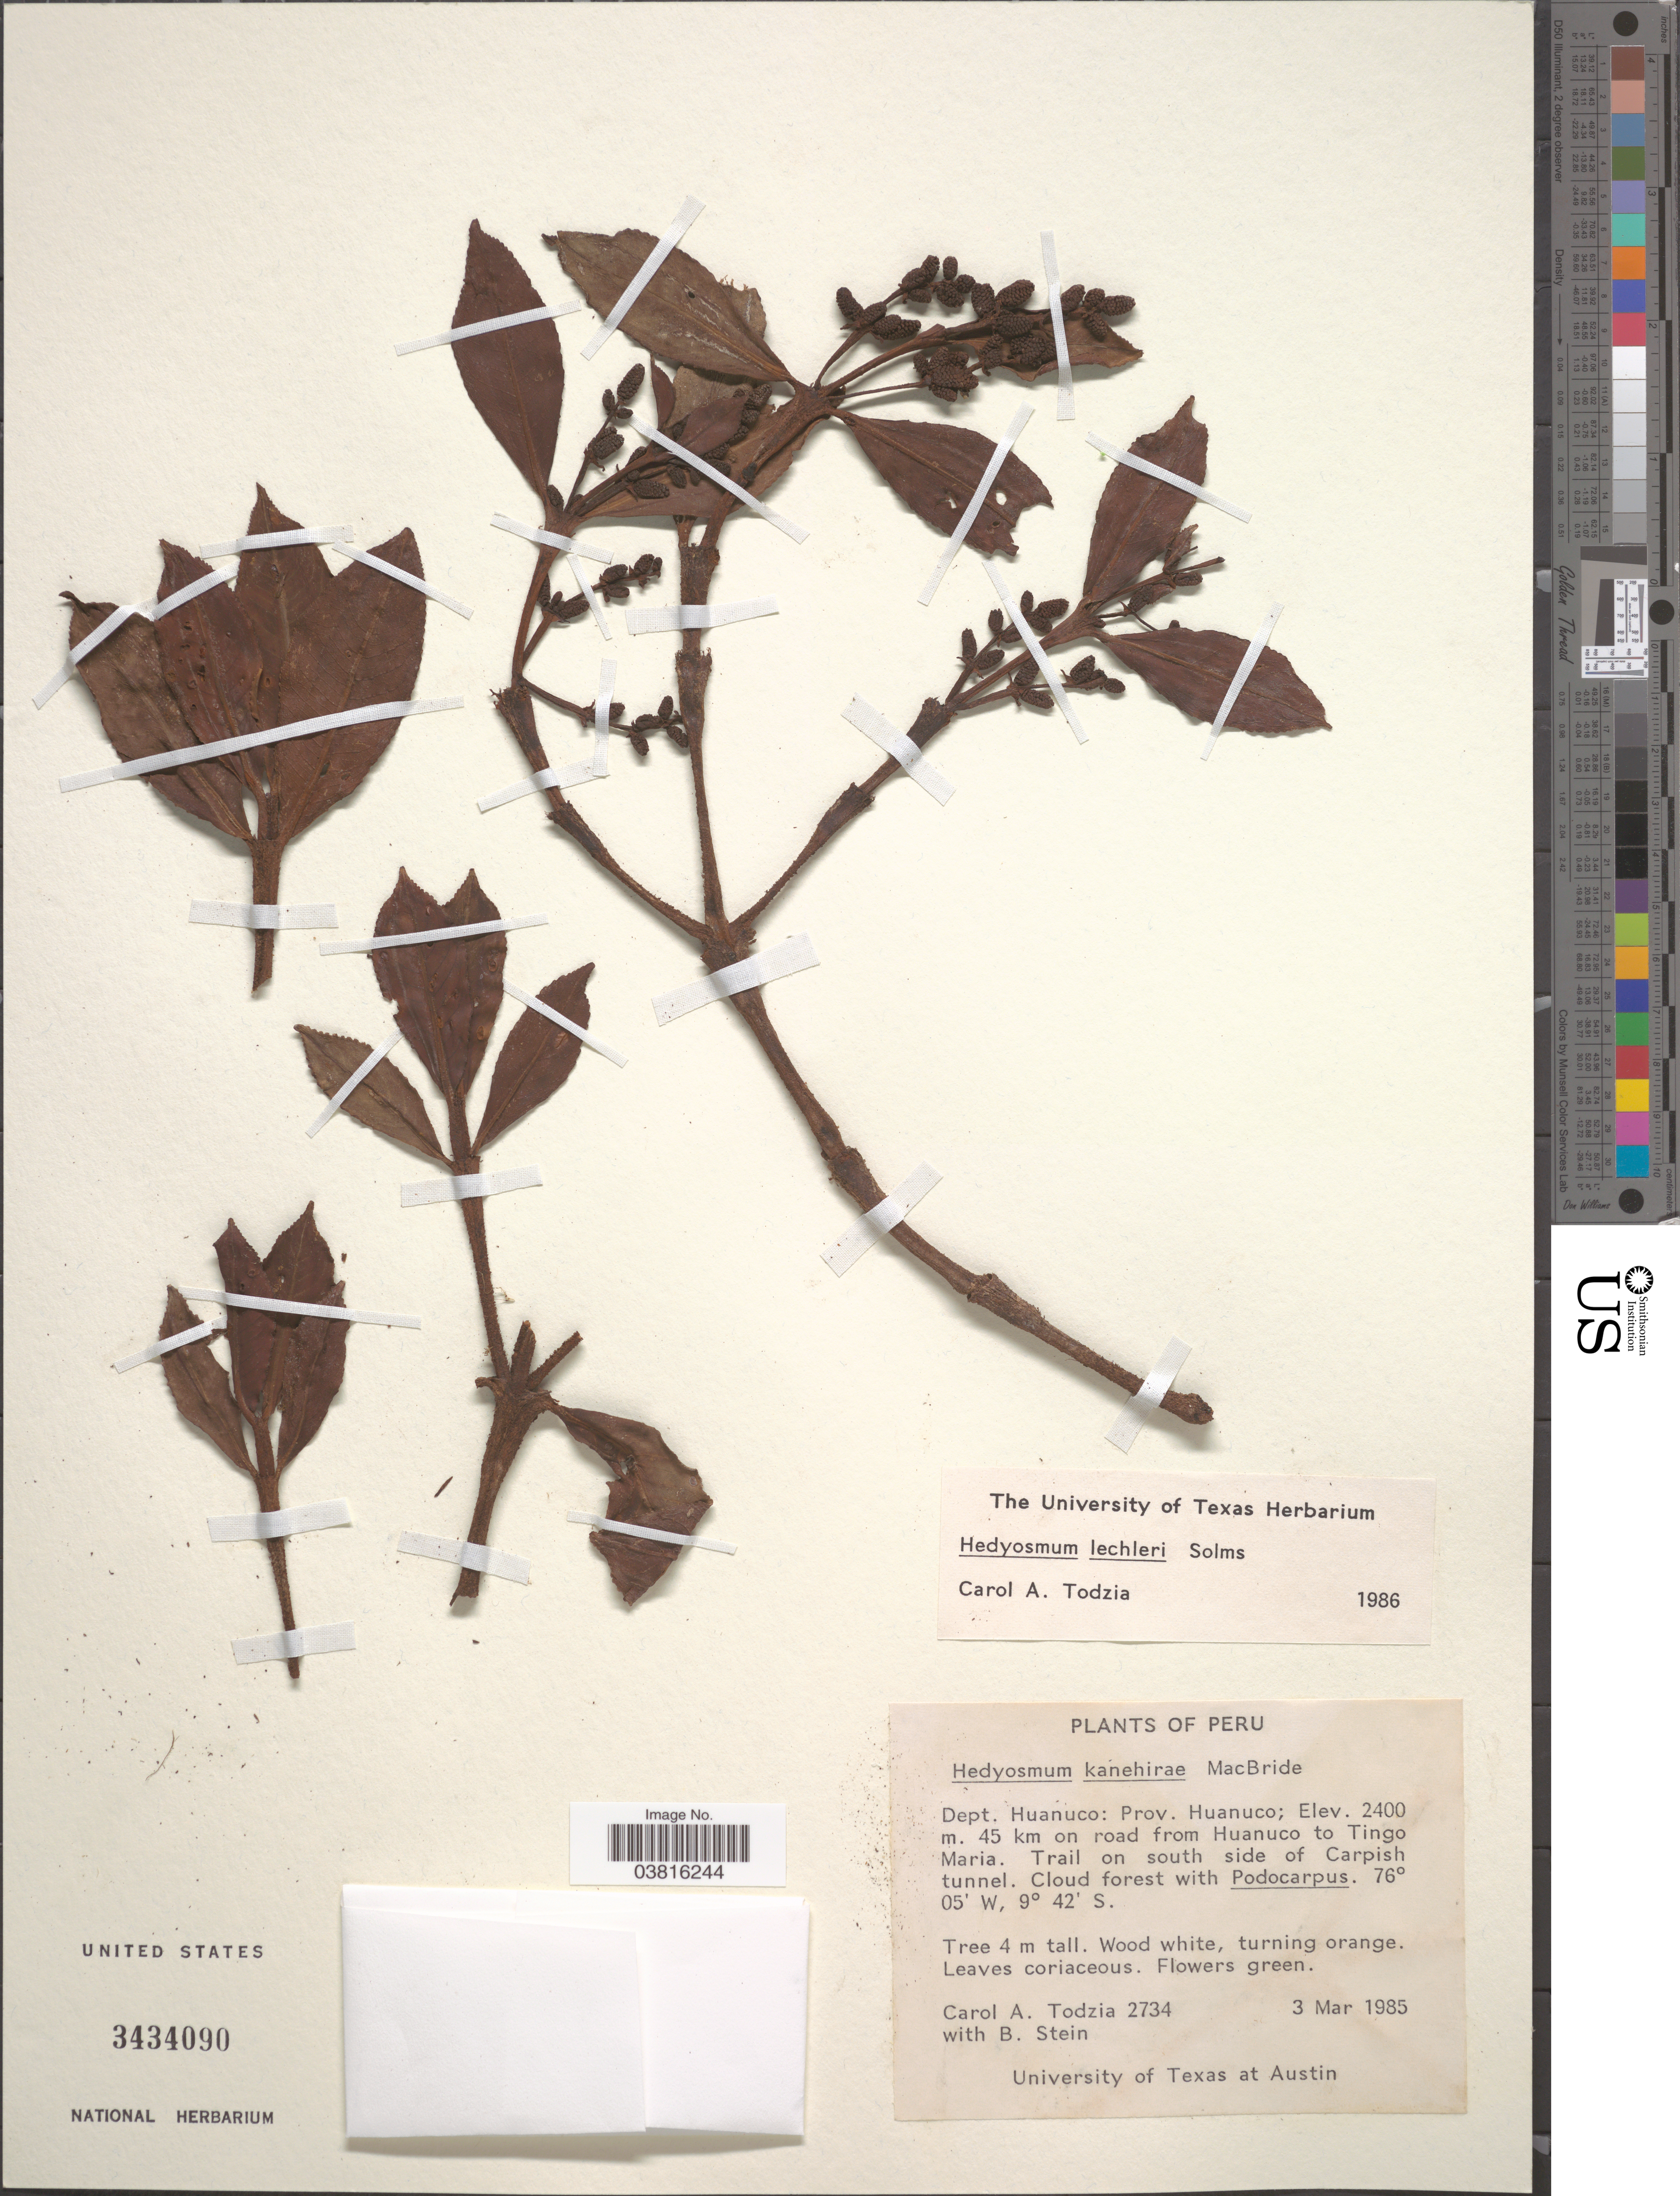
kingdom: Plantae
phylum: Tracheophyta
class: Magnoliopsida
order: Chloranthales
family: Chloranthaceae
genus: Hedyosmum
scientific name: Hedyosmum lechleri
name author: Solms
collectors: C. A. Todzia & B. Stein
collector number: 2734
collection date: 1985-03-03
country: Peru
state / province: Huánuco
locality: Dept. Huanuco: Prov. Huanuco; 45 km on road from Huanuco to Tingo Maria. Trail on south side of Carpish tunnel.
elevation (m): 2400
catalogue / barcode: US 3434090